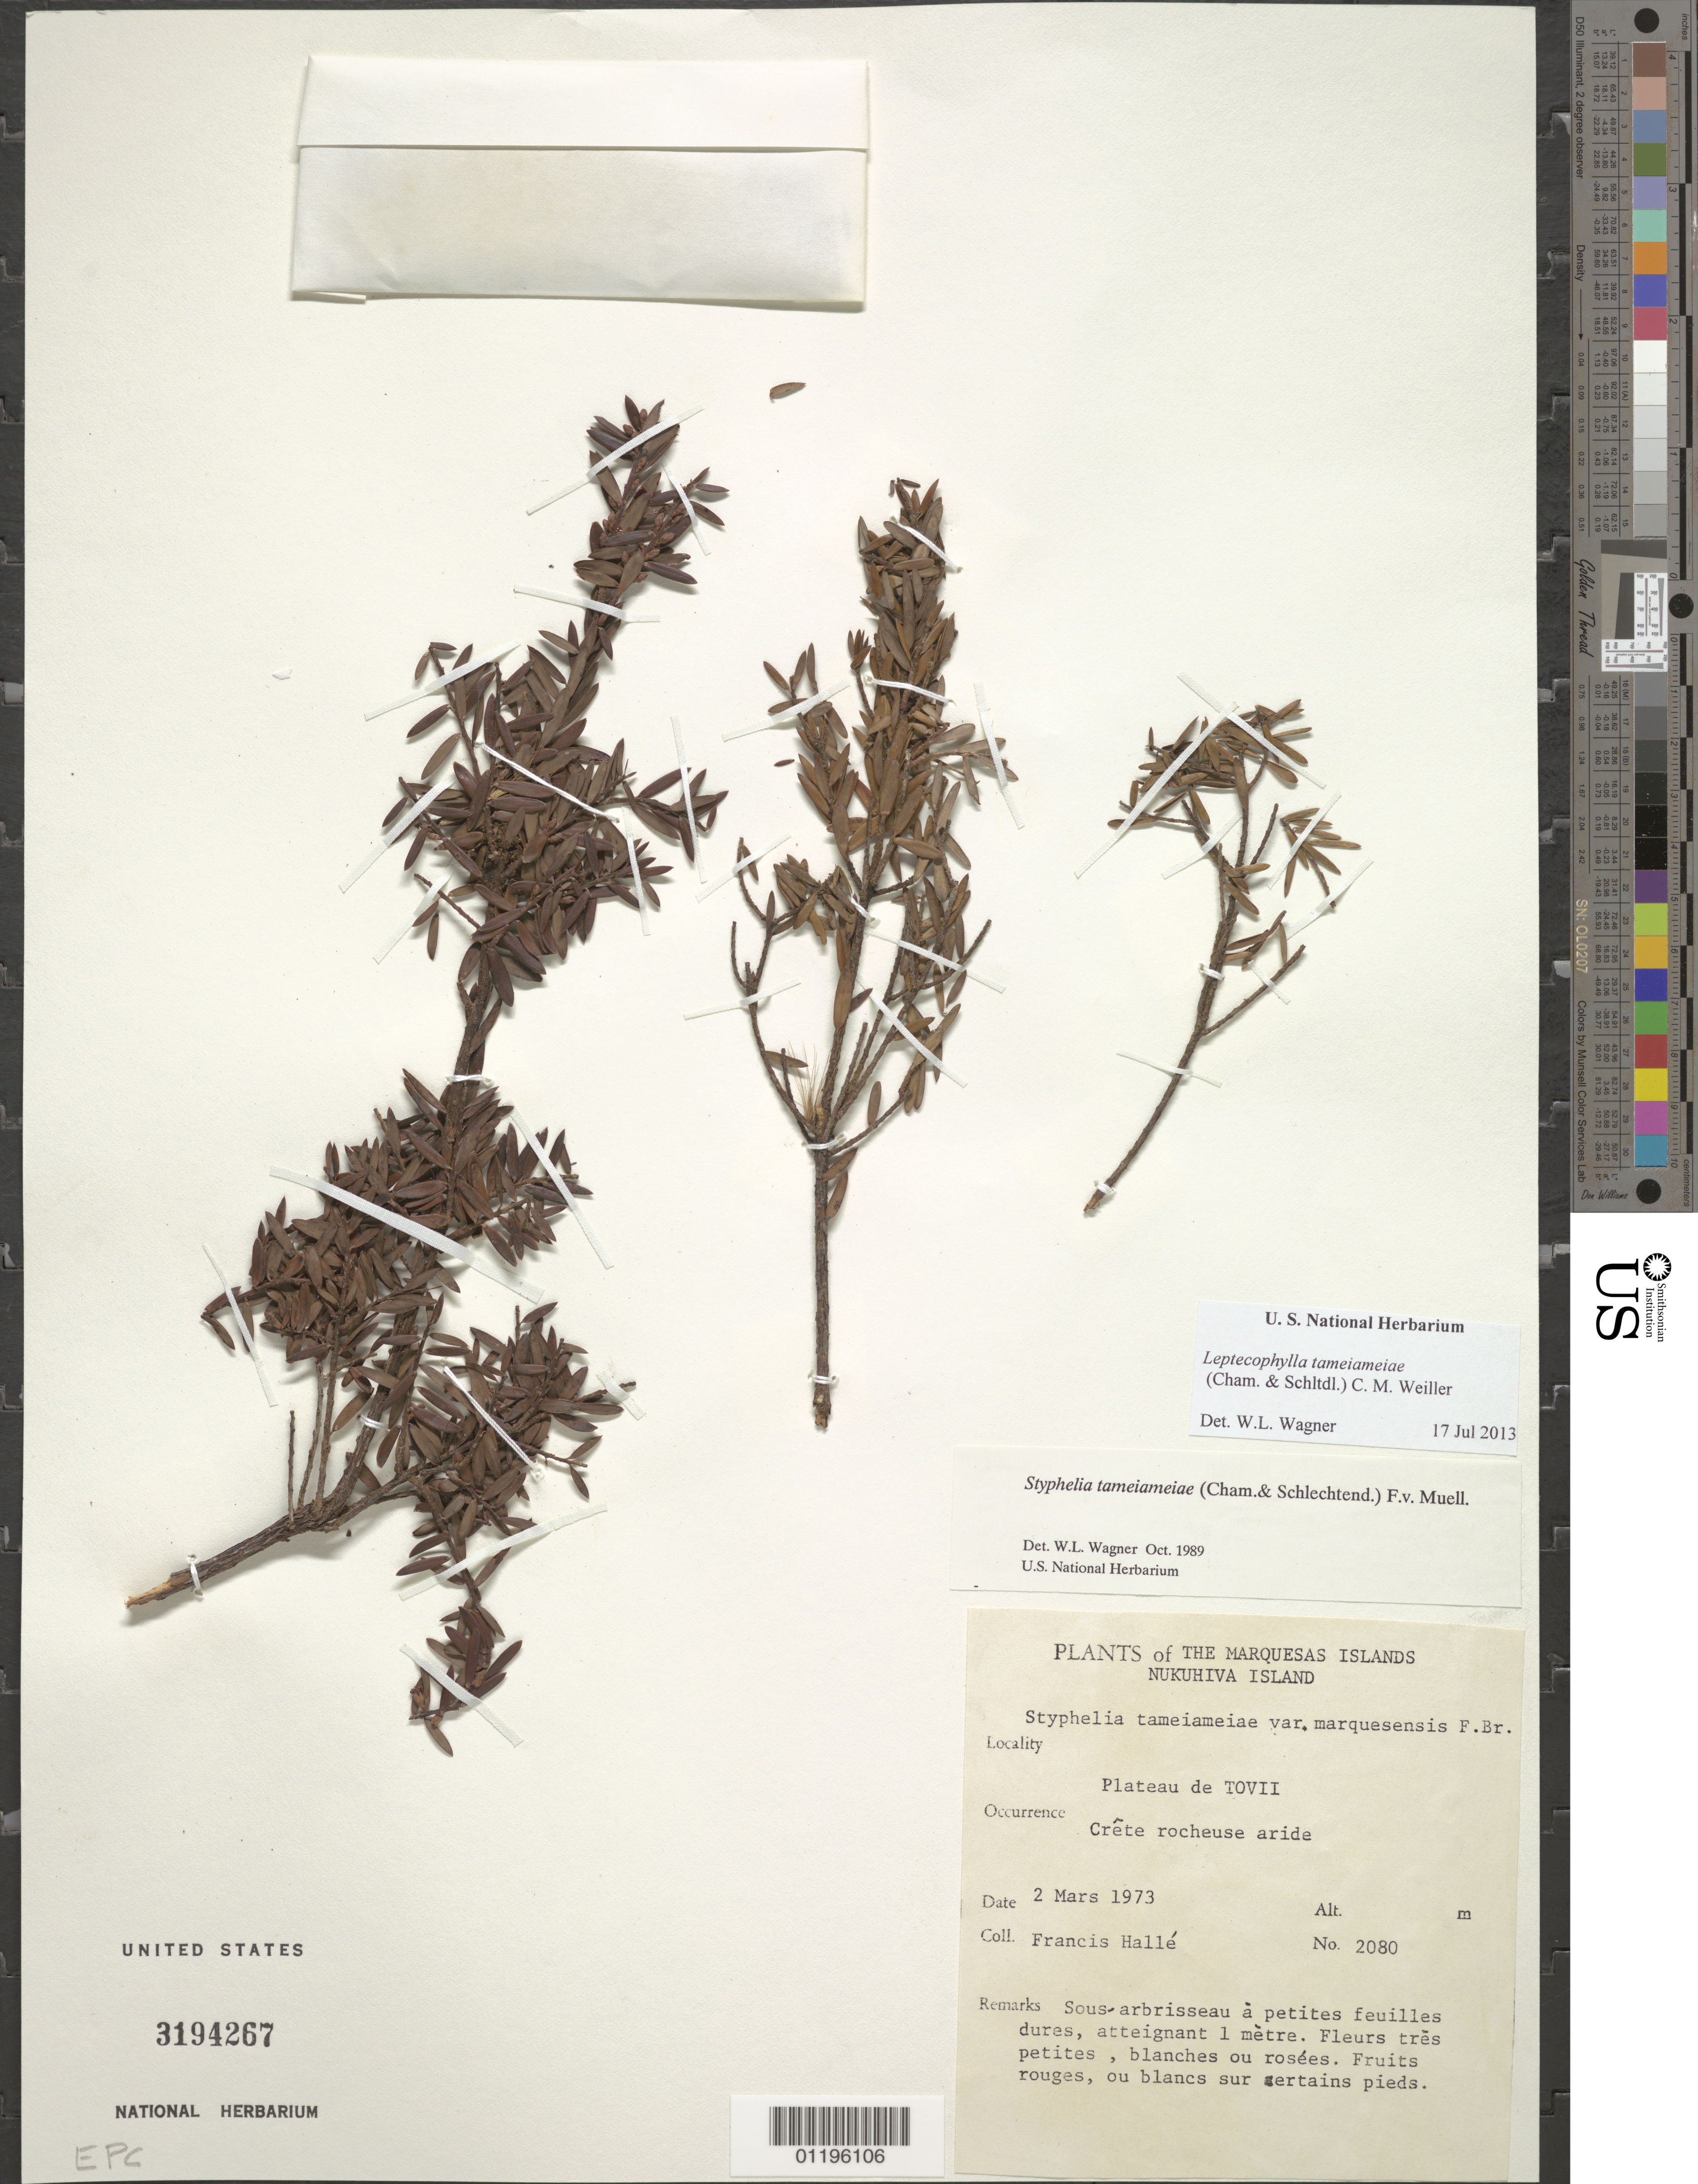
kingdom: Plantae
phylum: Tracheophyta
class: Magnoliopsida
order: Ericales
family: Ericaceae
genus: Leptecophylla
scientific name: Leptecophylla tameiameiae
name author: (Cham. & Schltdl.) C.M. Weiller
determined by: Wagner, W. L., (BOT), Smithsonian Institution - National Museum of Natural History (UNITED STATES)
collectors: F. Hallé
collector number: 2080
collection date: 1973-03-02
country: French Polynesia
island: Nuku Hiva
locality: Plateau de Toovii, crête rocheuse aride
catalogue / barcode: US 3194267